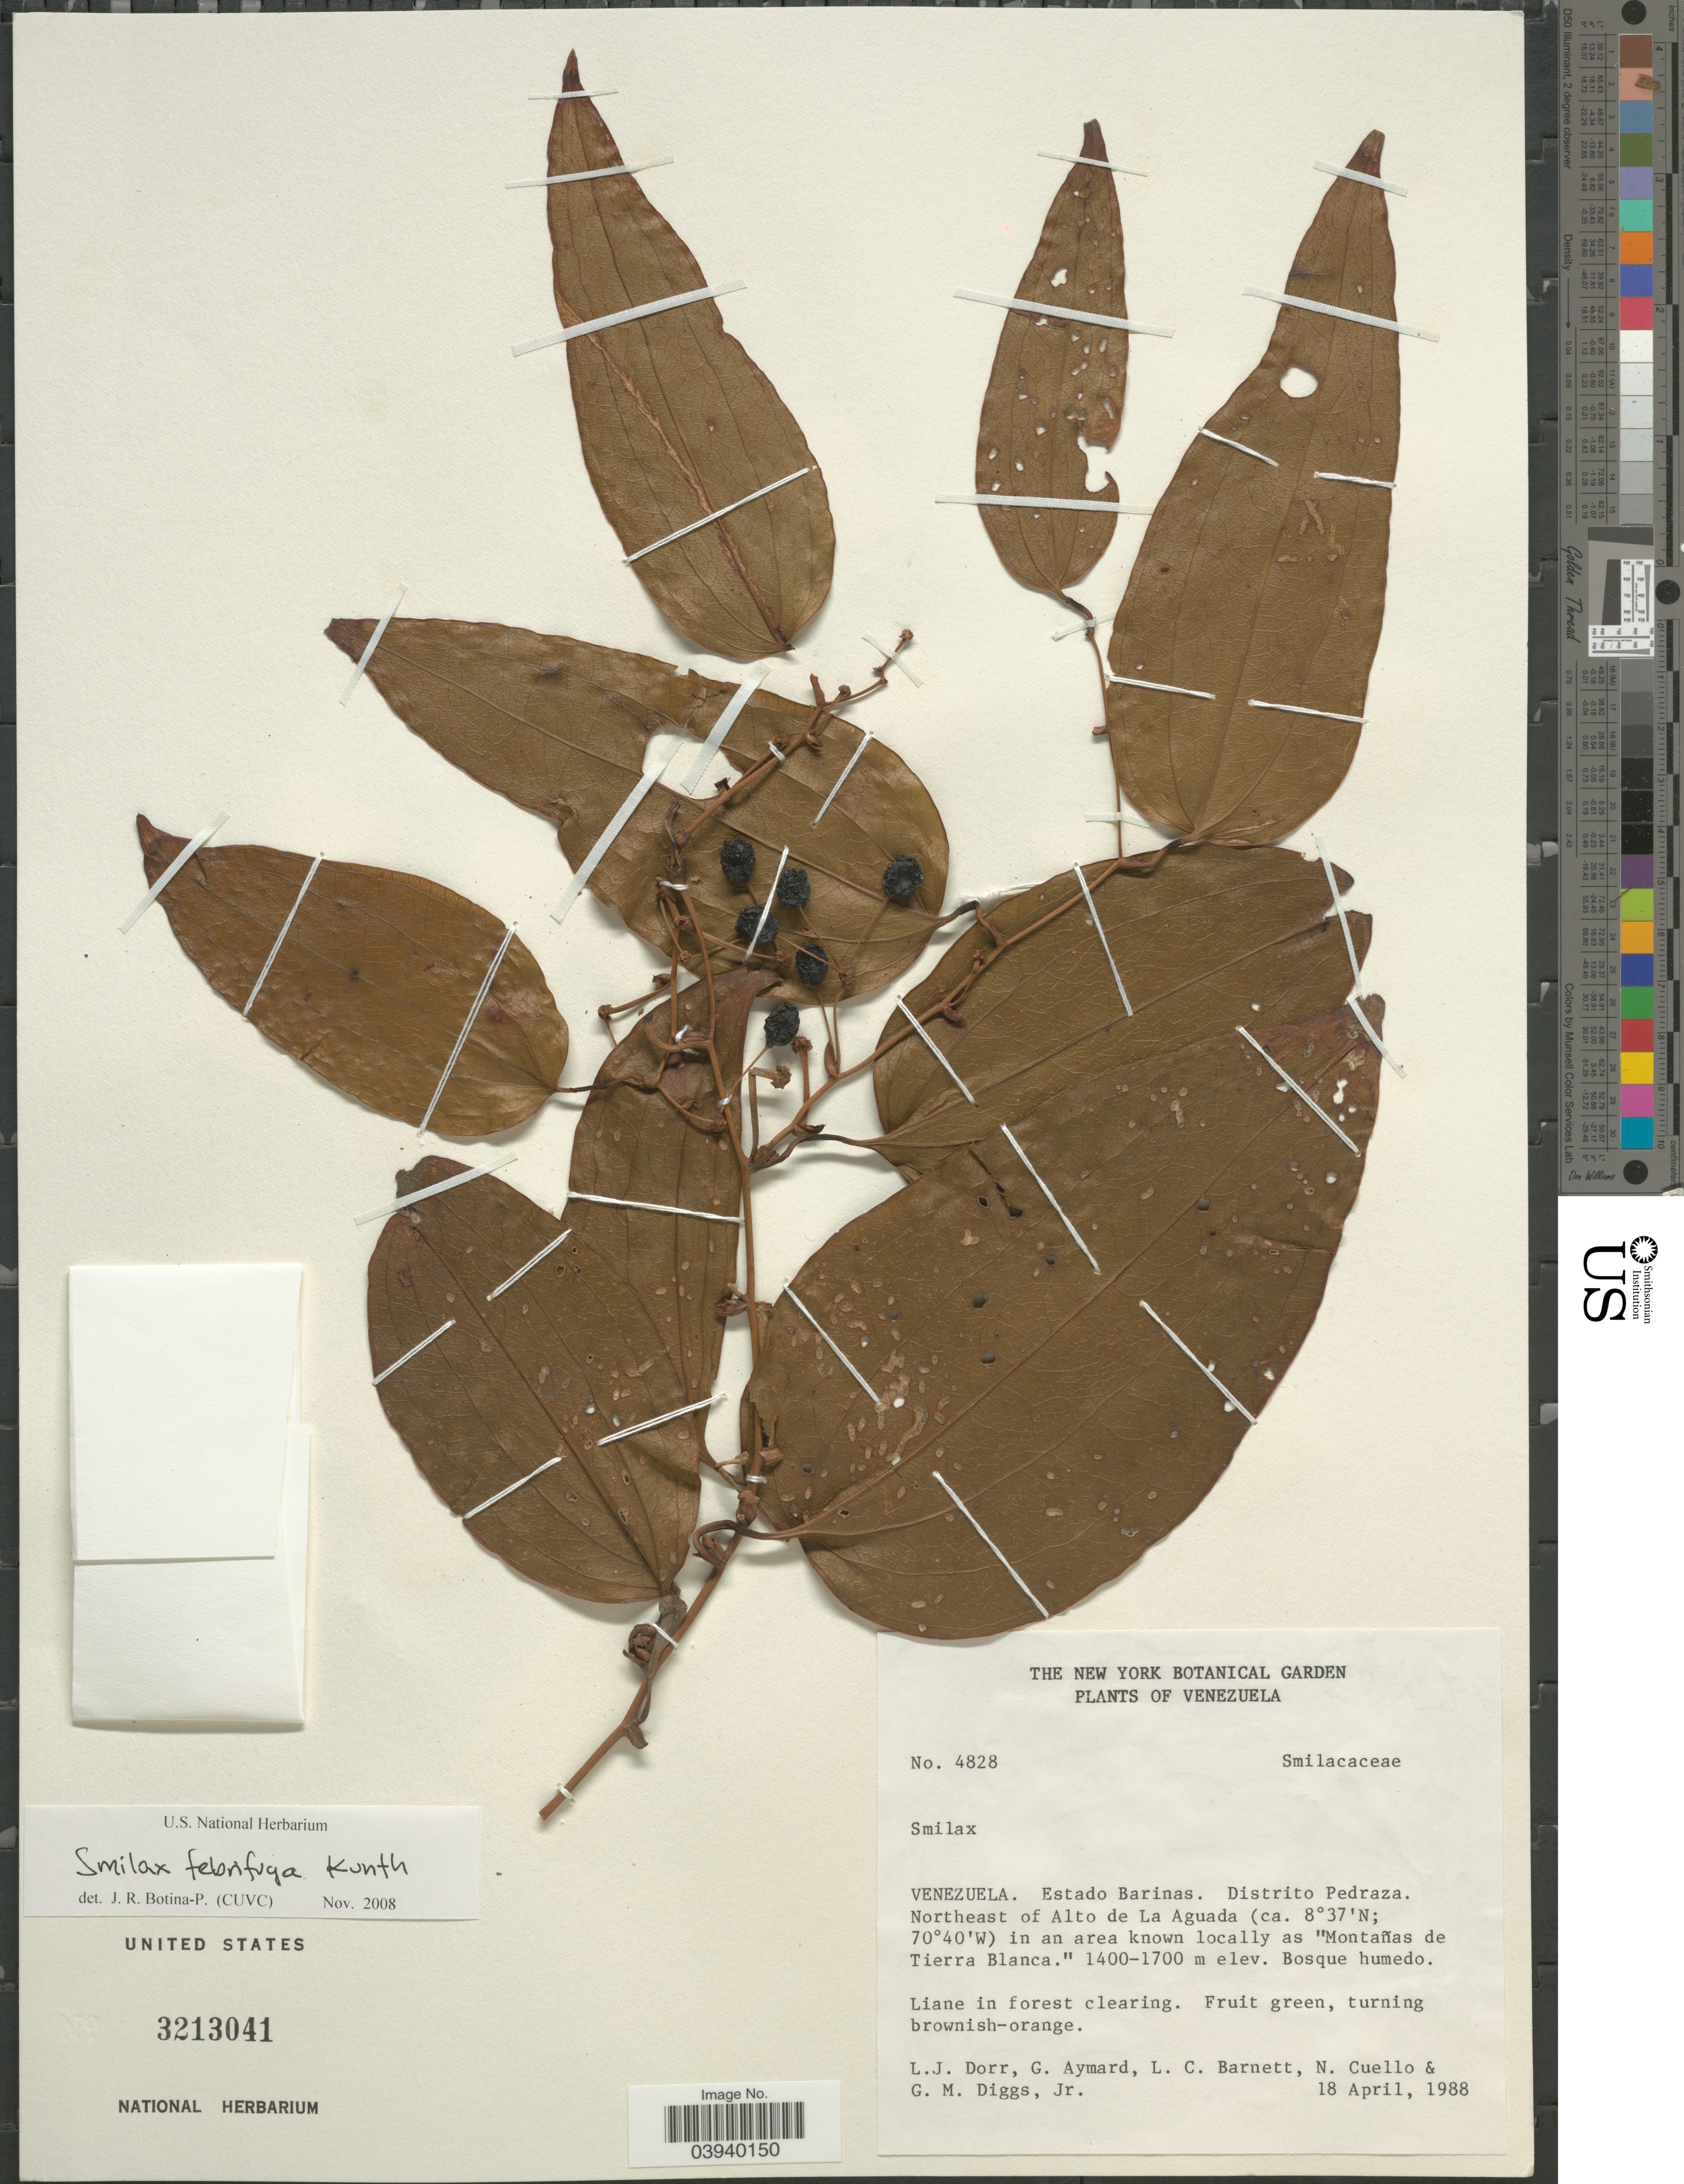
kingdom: Plantae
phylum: Tracheophyta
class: Liliopsida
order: Liliales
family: Smilacaceae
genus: Smilax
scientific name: Smilax febrifuga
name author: Kunth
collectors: L. J. Dorr, G. A. Aymard, L. C. Barnett, N. L. Cuello & G. Diggs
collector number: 4828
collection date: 1988-04-18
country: Venezuela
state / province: Barinas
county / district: Pedraza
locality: NE of Alto de La Aguada in an area known locally as 'Montañas de Tierra Blanca"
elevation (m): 1400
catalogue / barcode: US 3213041